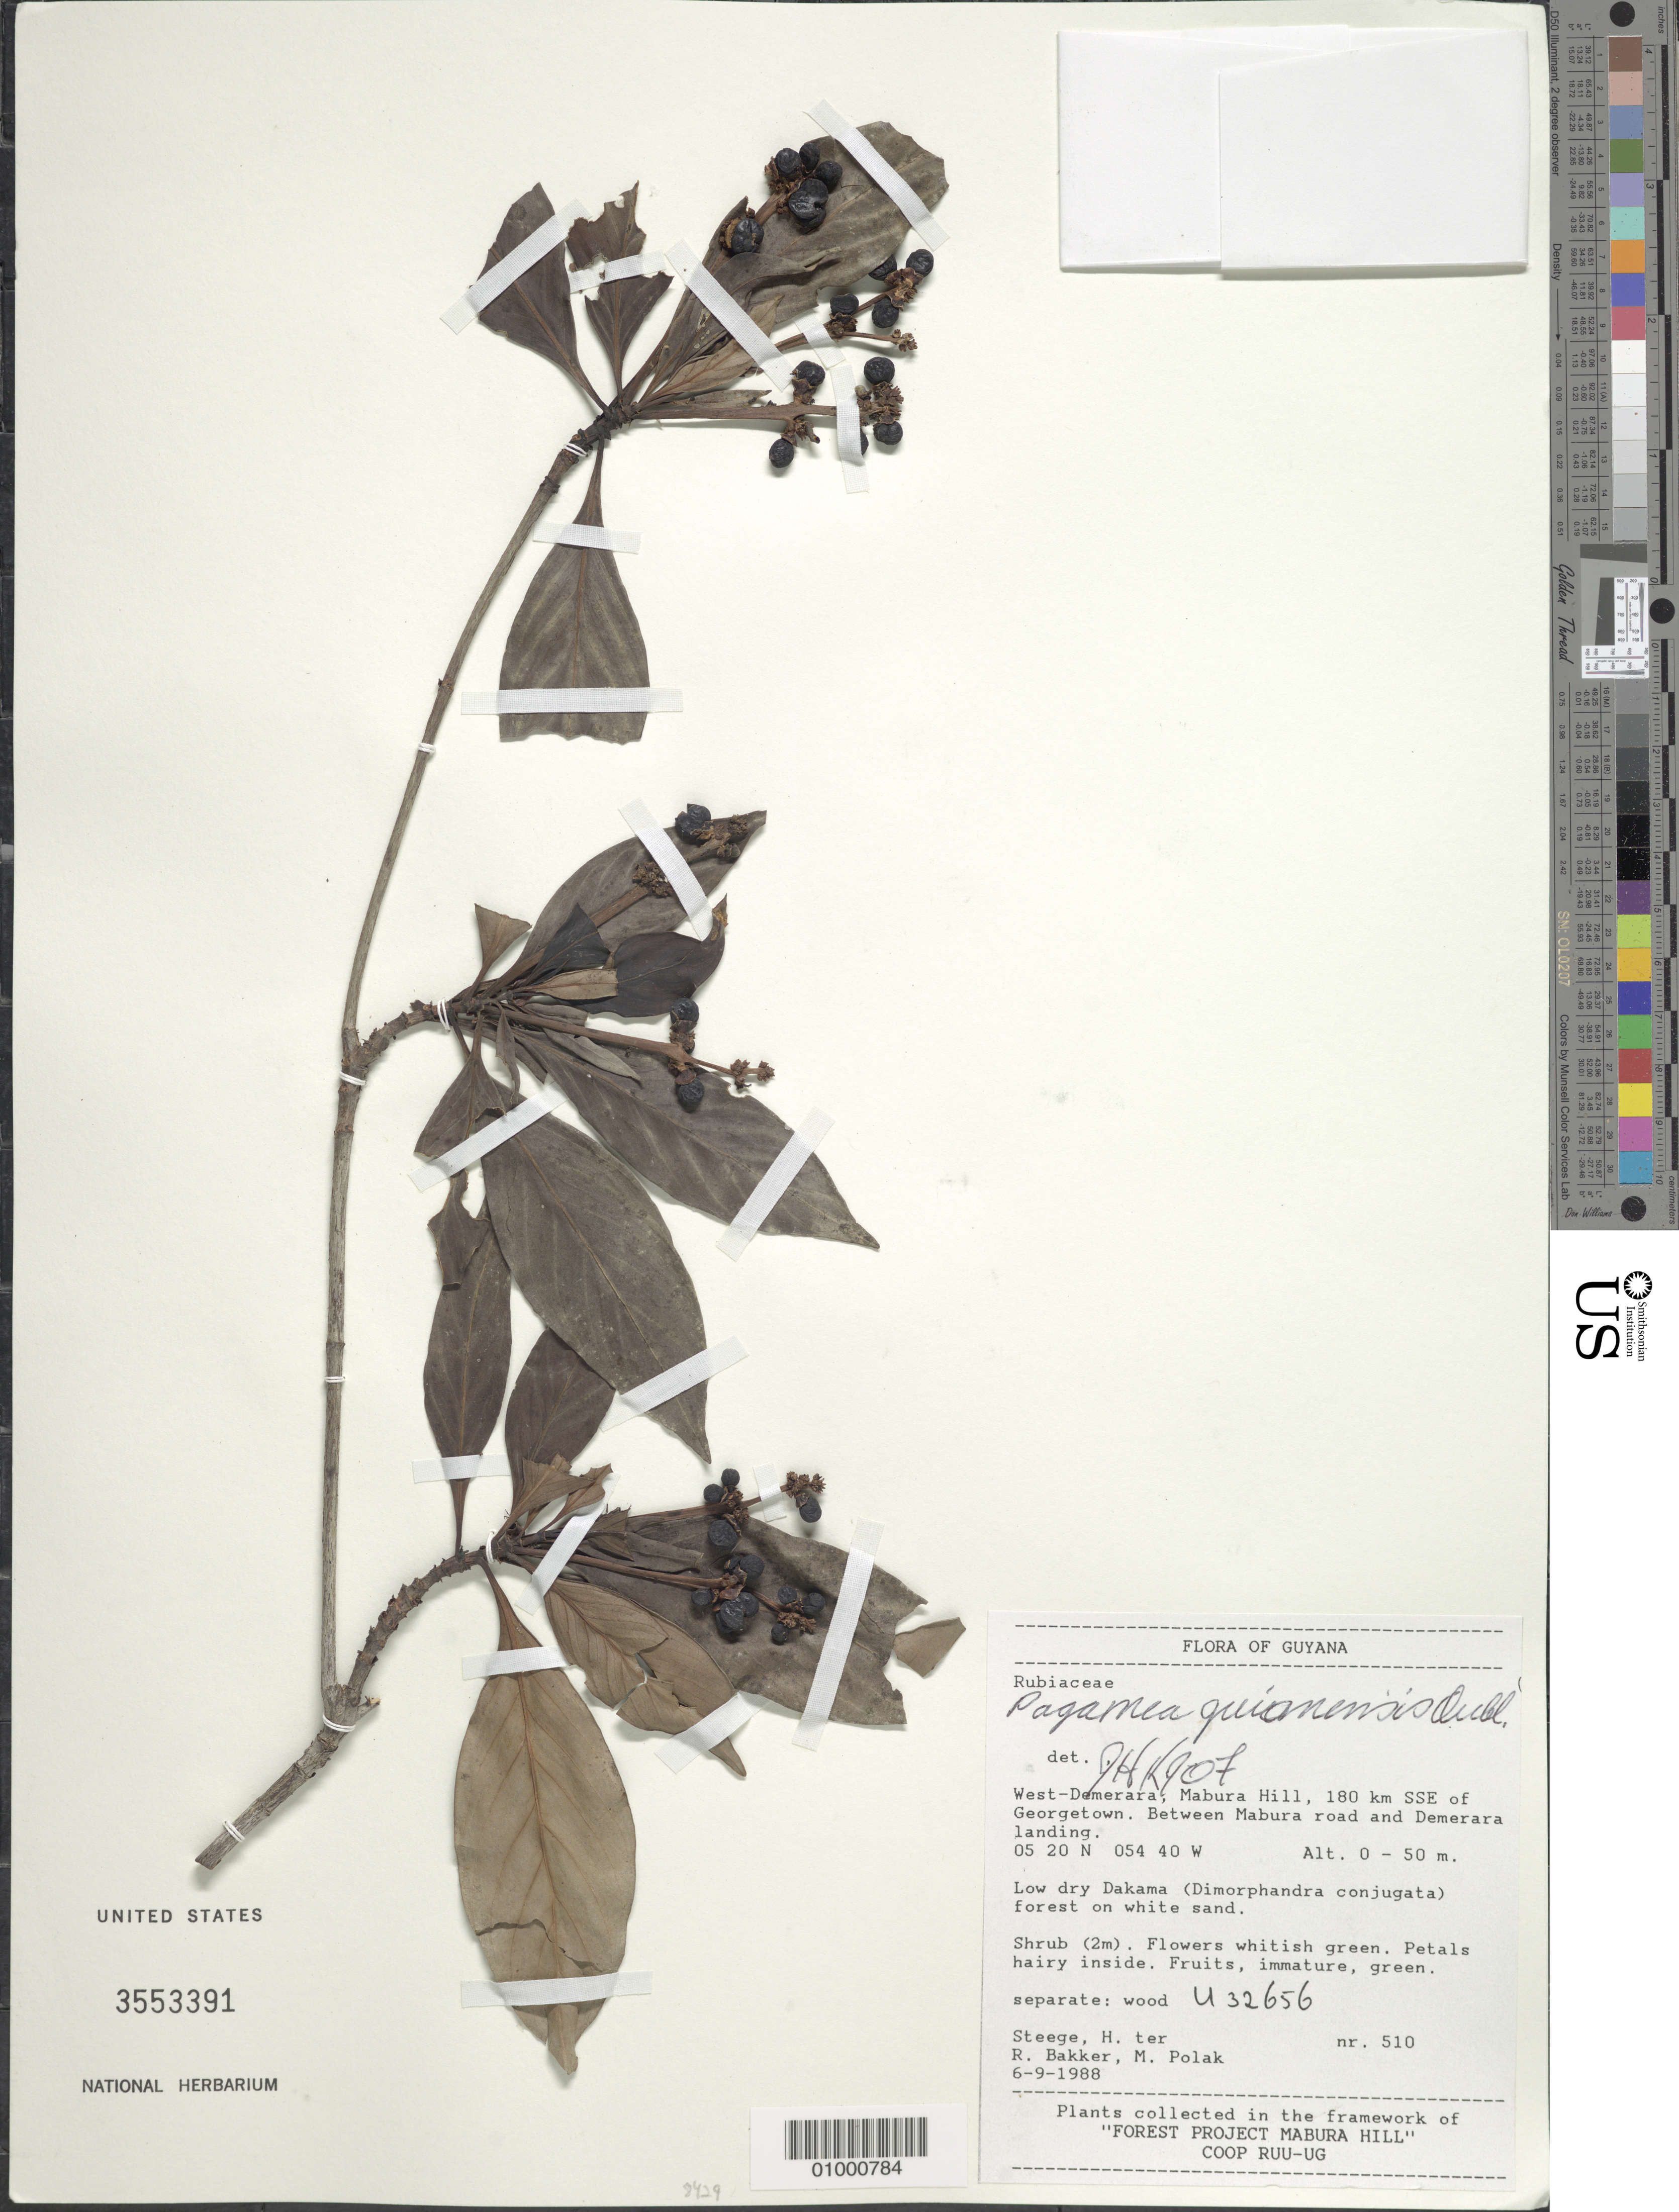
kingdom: Plantae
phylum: Tracheophyta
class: Magnoliopsida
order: Gentianales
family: Rubiaceae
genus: Pagamea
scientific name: Pagamea guianensis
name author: Aubl.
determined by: Kirkbride, J. H.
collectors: H. ter Steege, R. Bakker & M. Polak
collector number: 510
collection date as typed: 6-Sep-88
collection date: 1988-09-06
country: Guyana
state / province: U. Demerara-Berbice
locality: Mabura Hill, 180 km SSE of Georgetown, between Mabura road and Demerara landing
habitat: Low dry Dakama (Dimorphandra conjugata) forest on white sand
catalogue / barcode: US 3553391